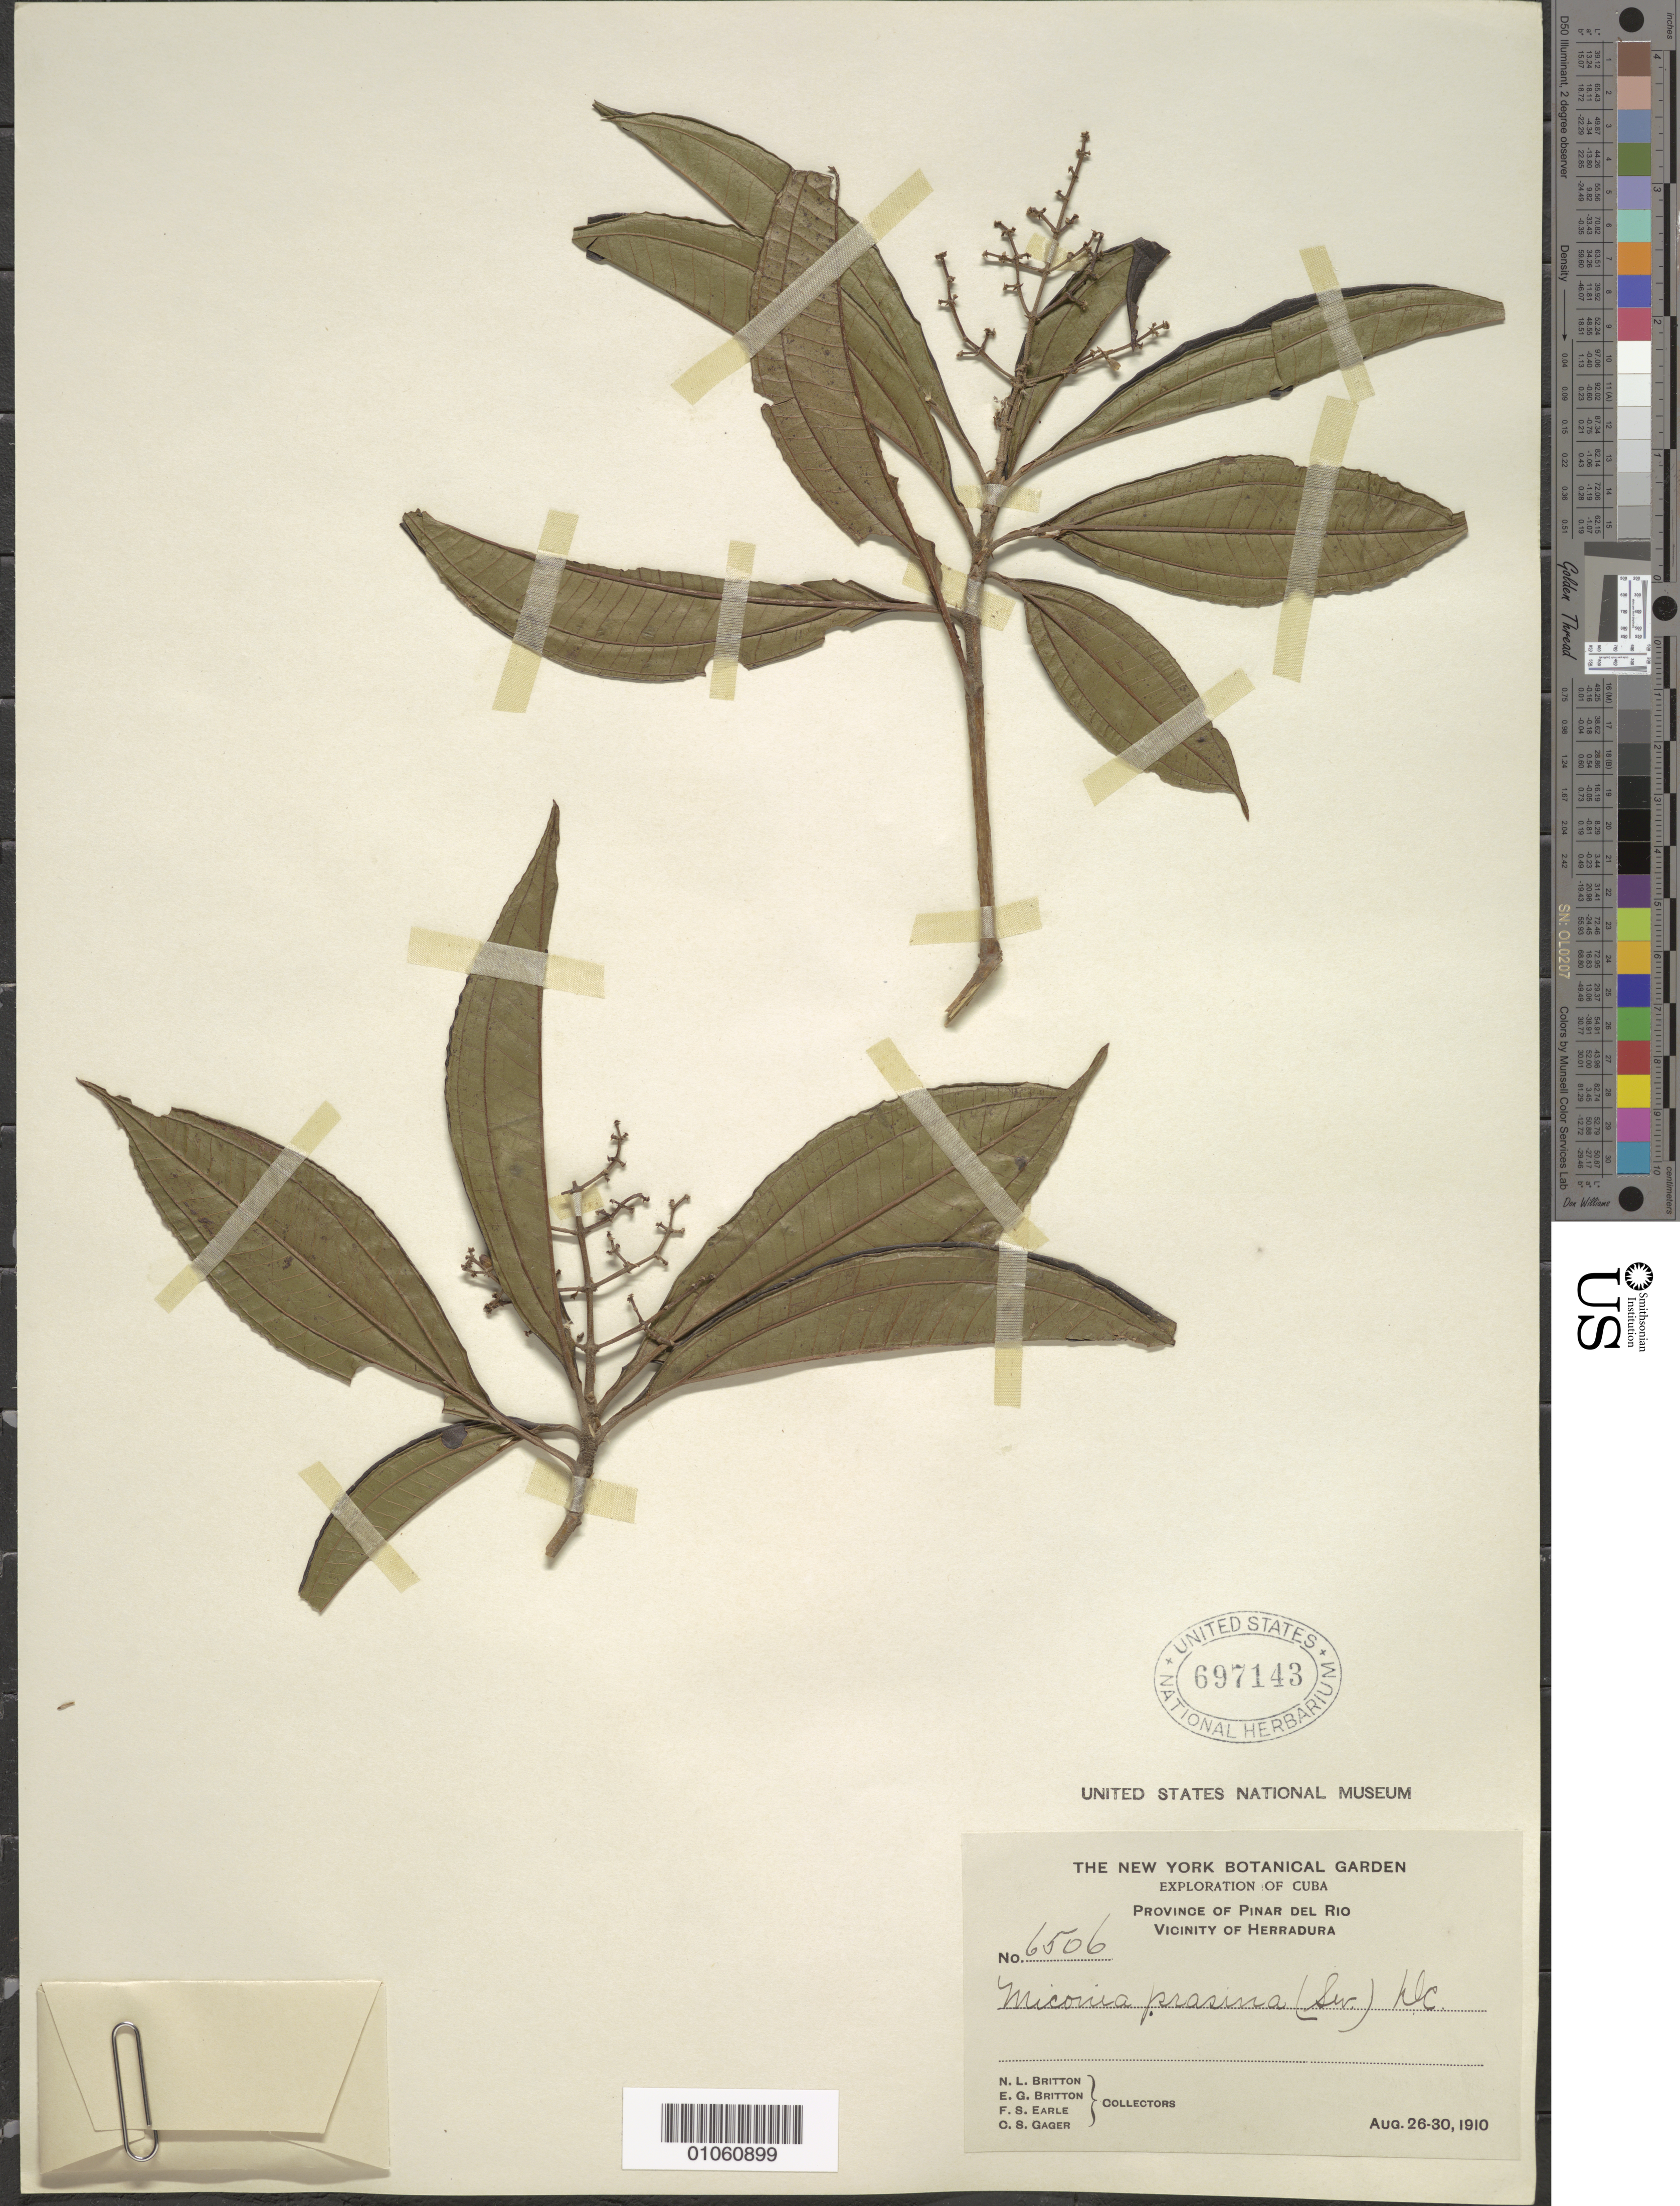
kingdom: Plantae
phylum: Tracheophyta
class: Magnoliopsida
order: Myrtales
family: Melastomataceae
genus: Miconia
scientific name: Miconia prasina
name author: (Sw.) DC.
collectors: N. Britton, E. G. Britton, F. S. Earle & C. Gager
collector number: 6506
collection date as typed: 26 Aug 1910 to 30 Aug 1910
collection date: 1910-08-26/1910-08-30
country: Cuba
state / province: Pinar del Rio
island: Cuba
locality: Herradura vicinity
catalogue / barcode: US 697143